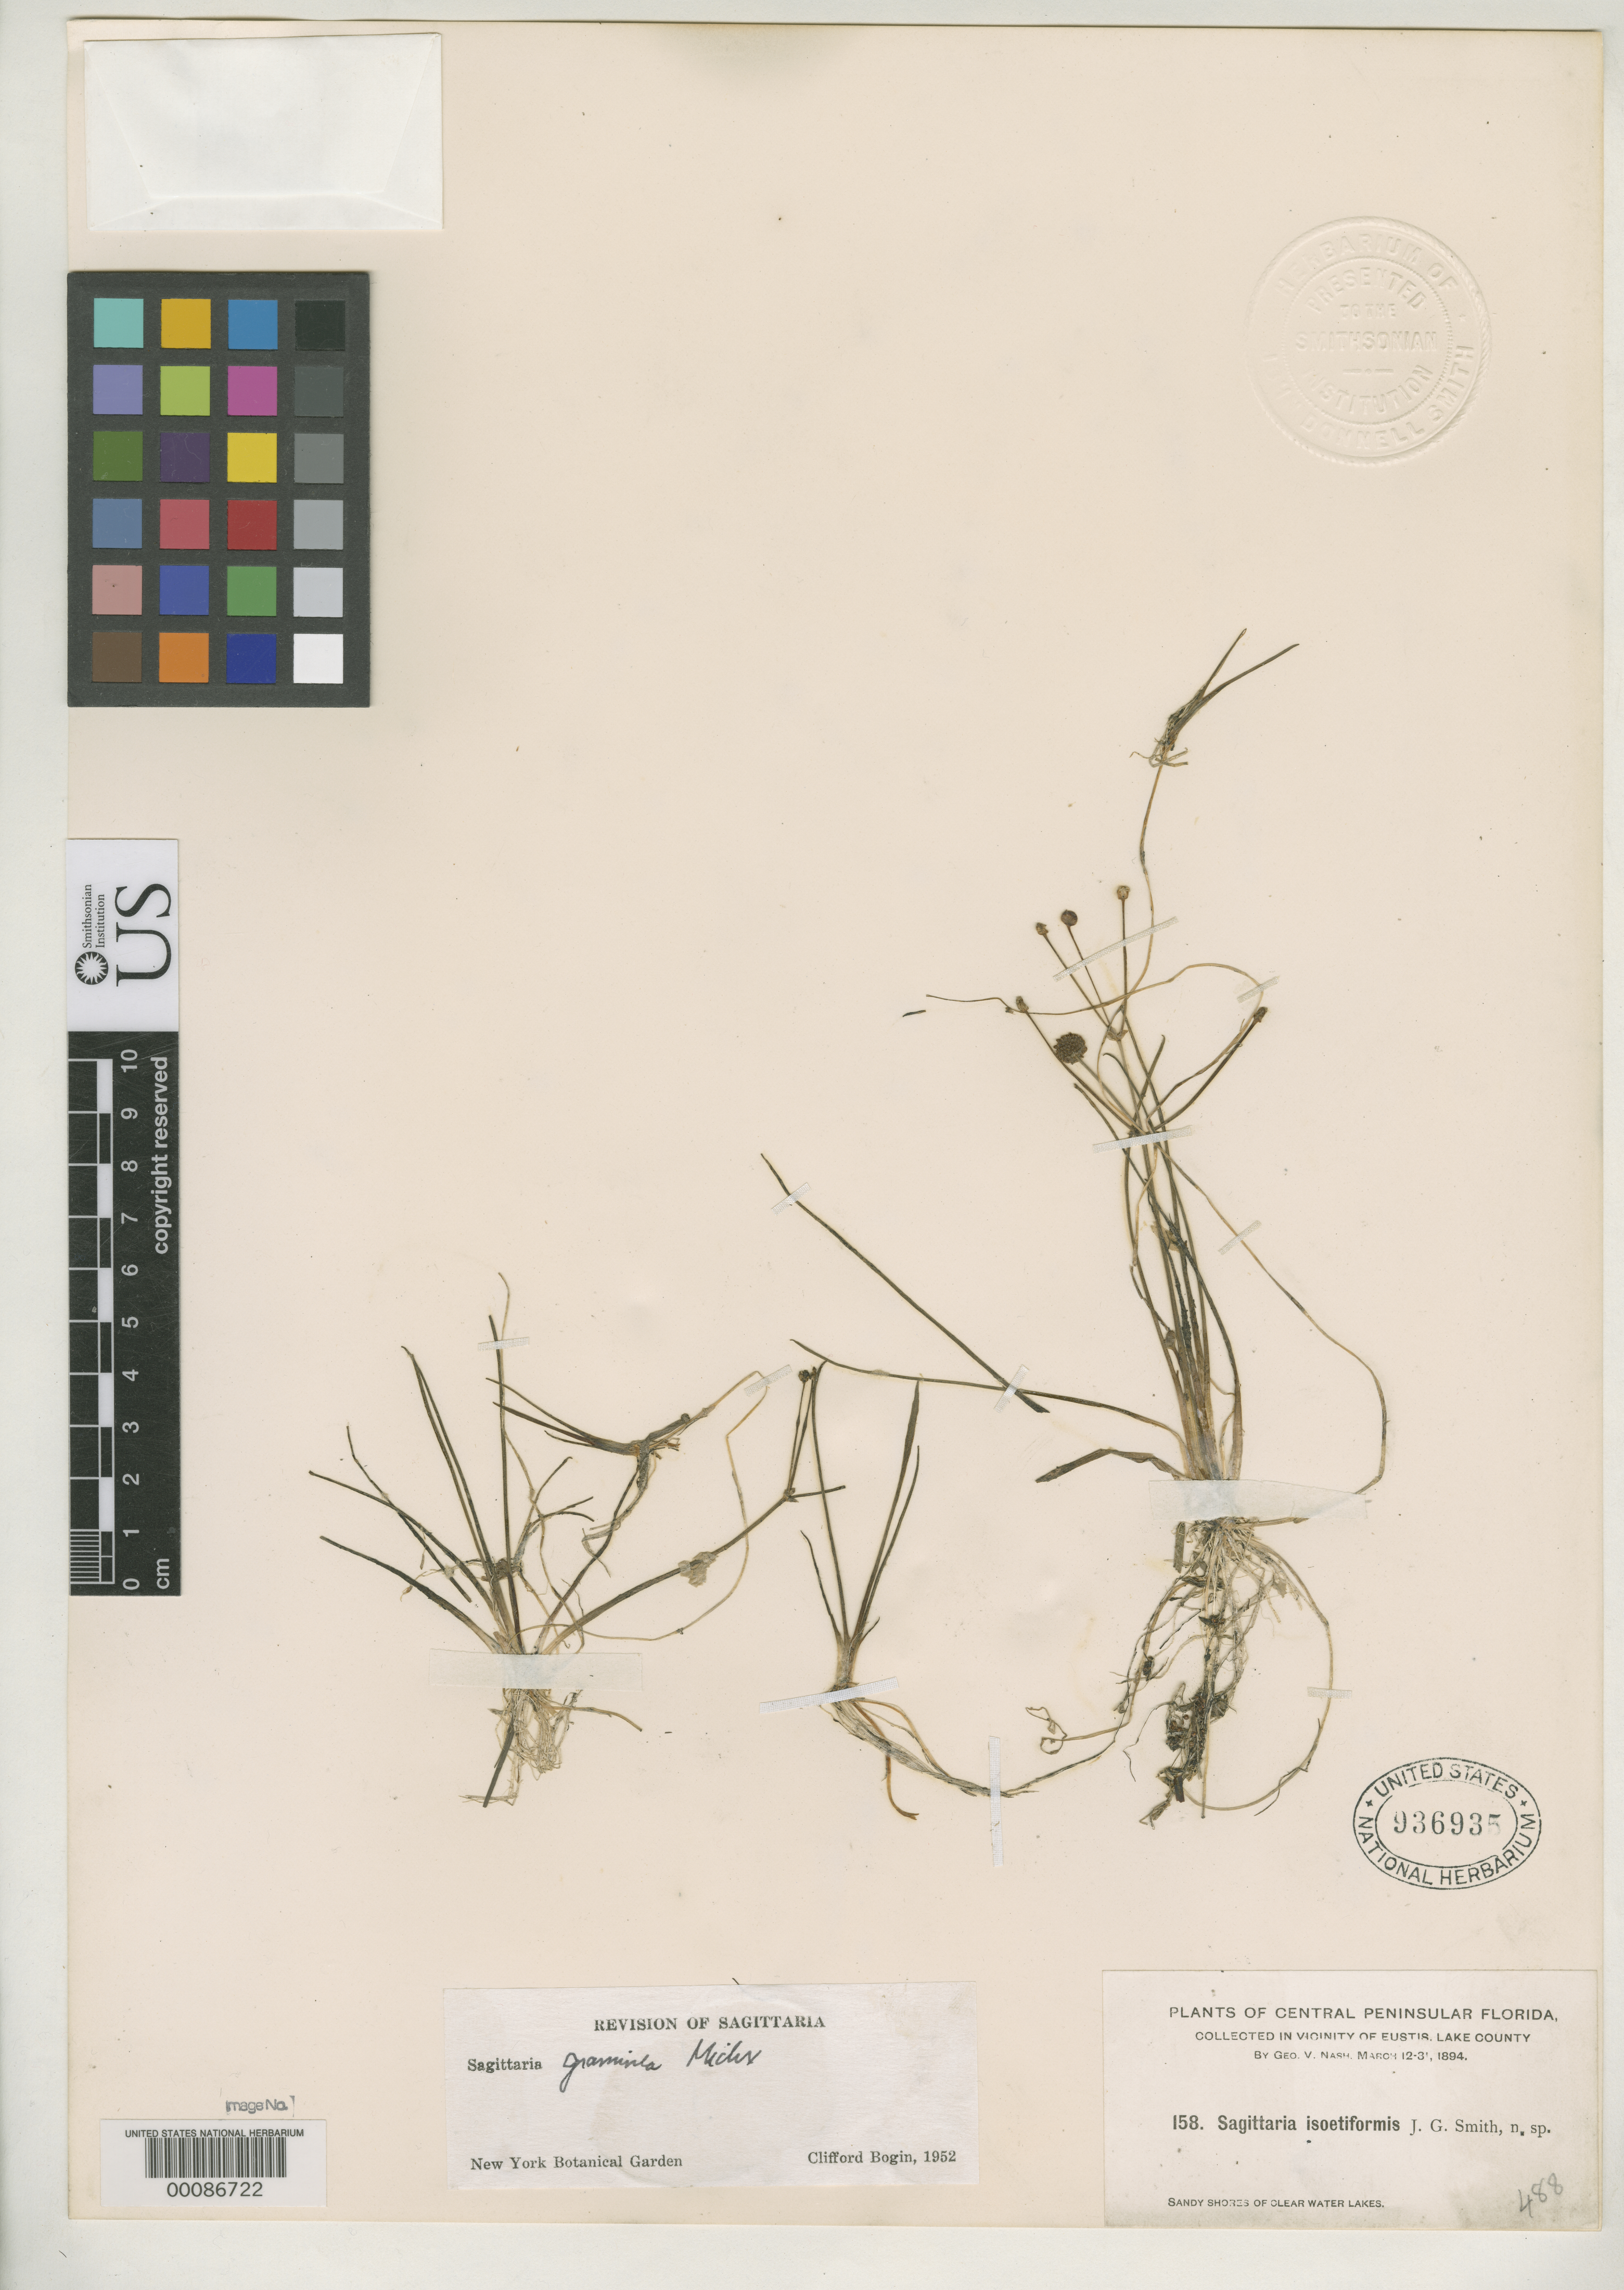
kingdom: Plantae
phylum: Tracheophyta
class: Liliopsida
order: Alismatales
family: Alismataceae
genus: Sagittaria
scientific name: Sagittaria isoetiformis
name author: J.G. Sm.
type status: Isotype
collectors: G. V. Nash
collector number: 158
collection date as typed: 22 Mar 1894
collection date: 1894-03-22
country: United States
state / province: Florida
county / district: Lake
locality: Eustis.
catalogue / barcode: US 936935